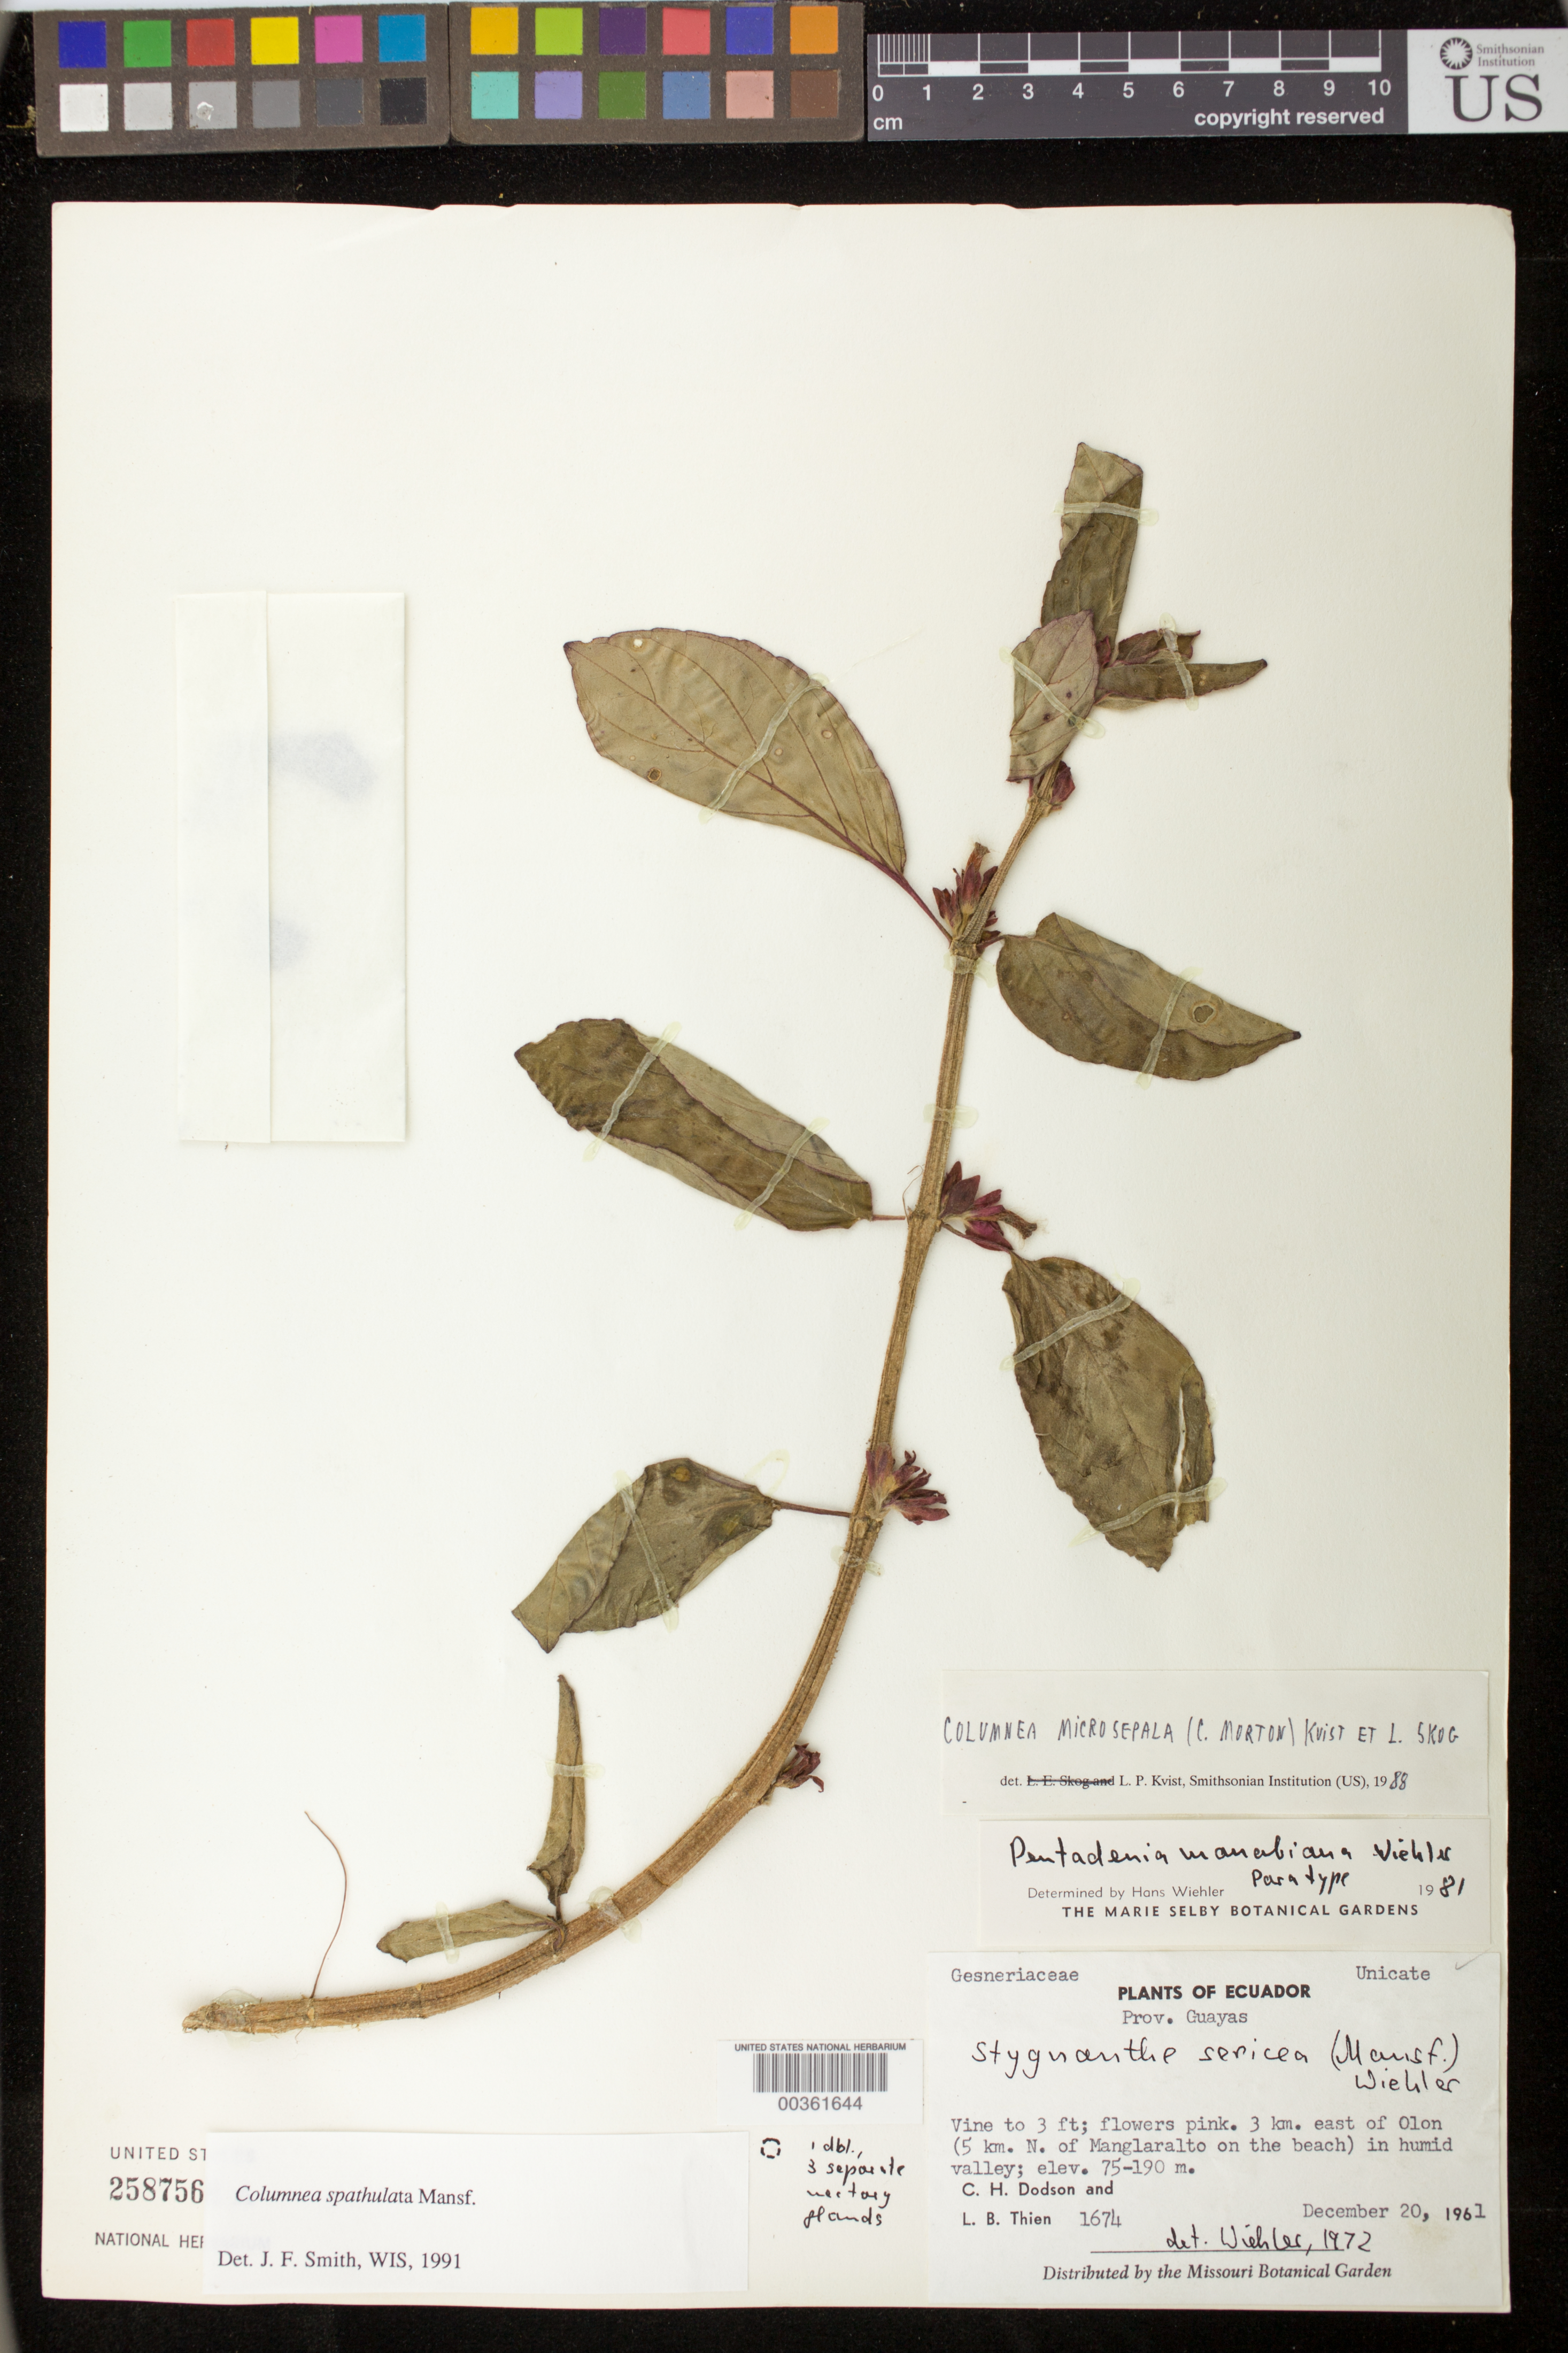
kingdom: Plantae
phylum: Tracheophyta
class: Magnoliopsida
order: Lamiales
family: Gesneriaceae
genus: Columnea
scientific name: Columnea spathulata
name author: Mansf.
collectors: C. H. Dodson & L. Thien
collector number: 1674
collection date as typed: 20 Dec 1961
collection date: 1961-12-20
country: Ecuador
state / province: Guayas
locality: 3 km E of Olon (5 km N. of Manglaralto on beach)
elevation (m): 75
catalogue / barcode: US 2587568A